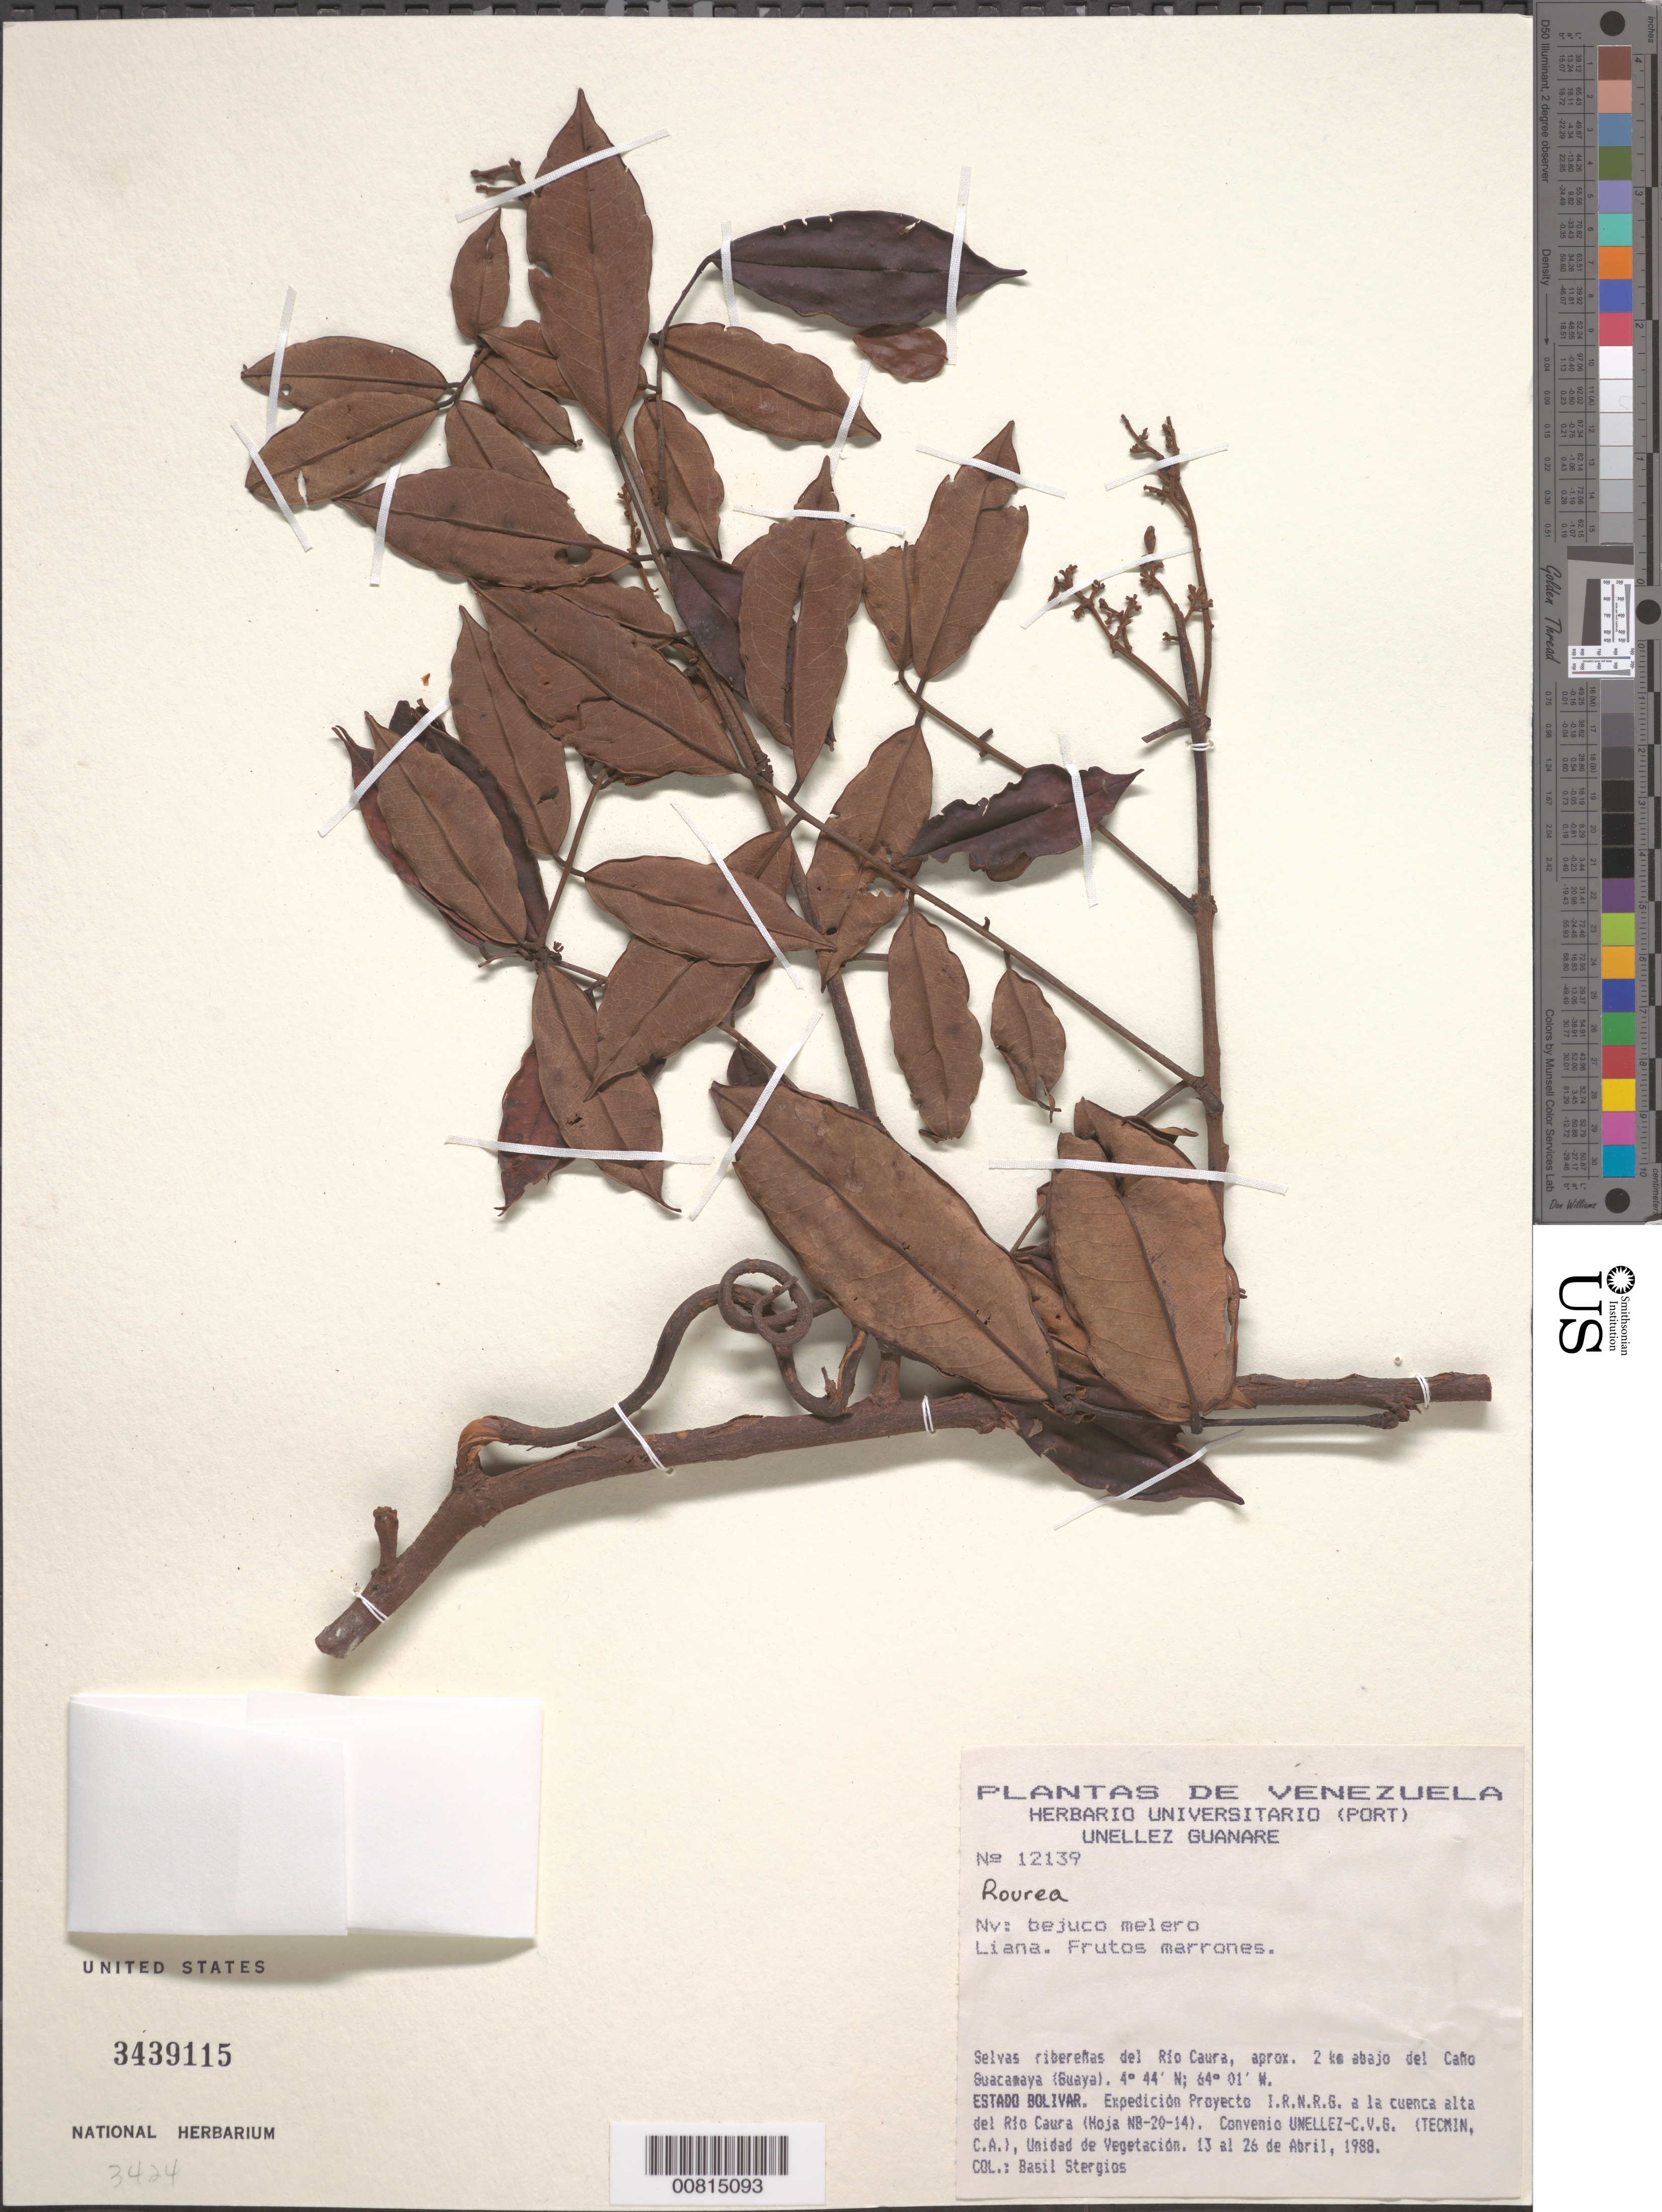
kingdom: Plantae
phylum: Tracheophyta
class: Magnoliopsida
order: Oxalidales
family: Connaraceae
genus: Rourea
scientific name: Rourea sp.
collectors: B. G. Stergios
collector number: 12139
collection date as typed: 13-Apr-88 to 26-Apr-88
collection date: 1988-04-13/1988-04-26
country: Venezuela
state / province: Bolívar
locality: Río Caura, 2 km del Caño Guacamaya (Guaya)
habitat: Selvas riberenas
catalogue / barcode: US 3439115